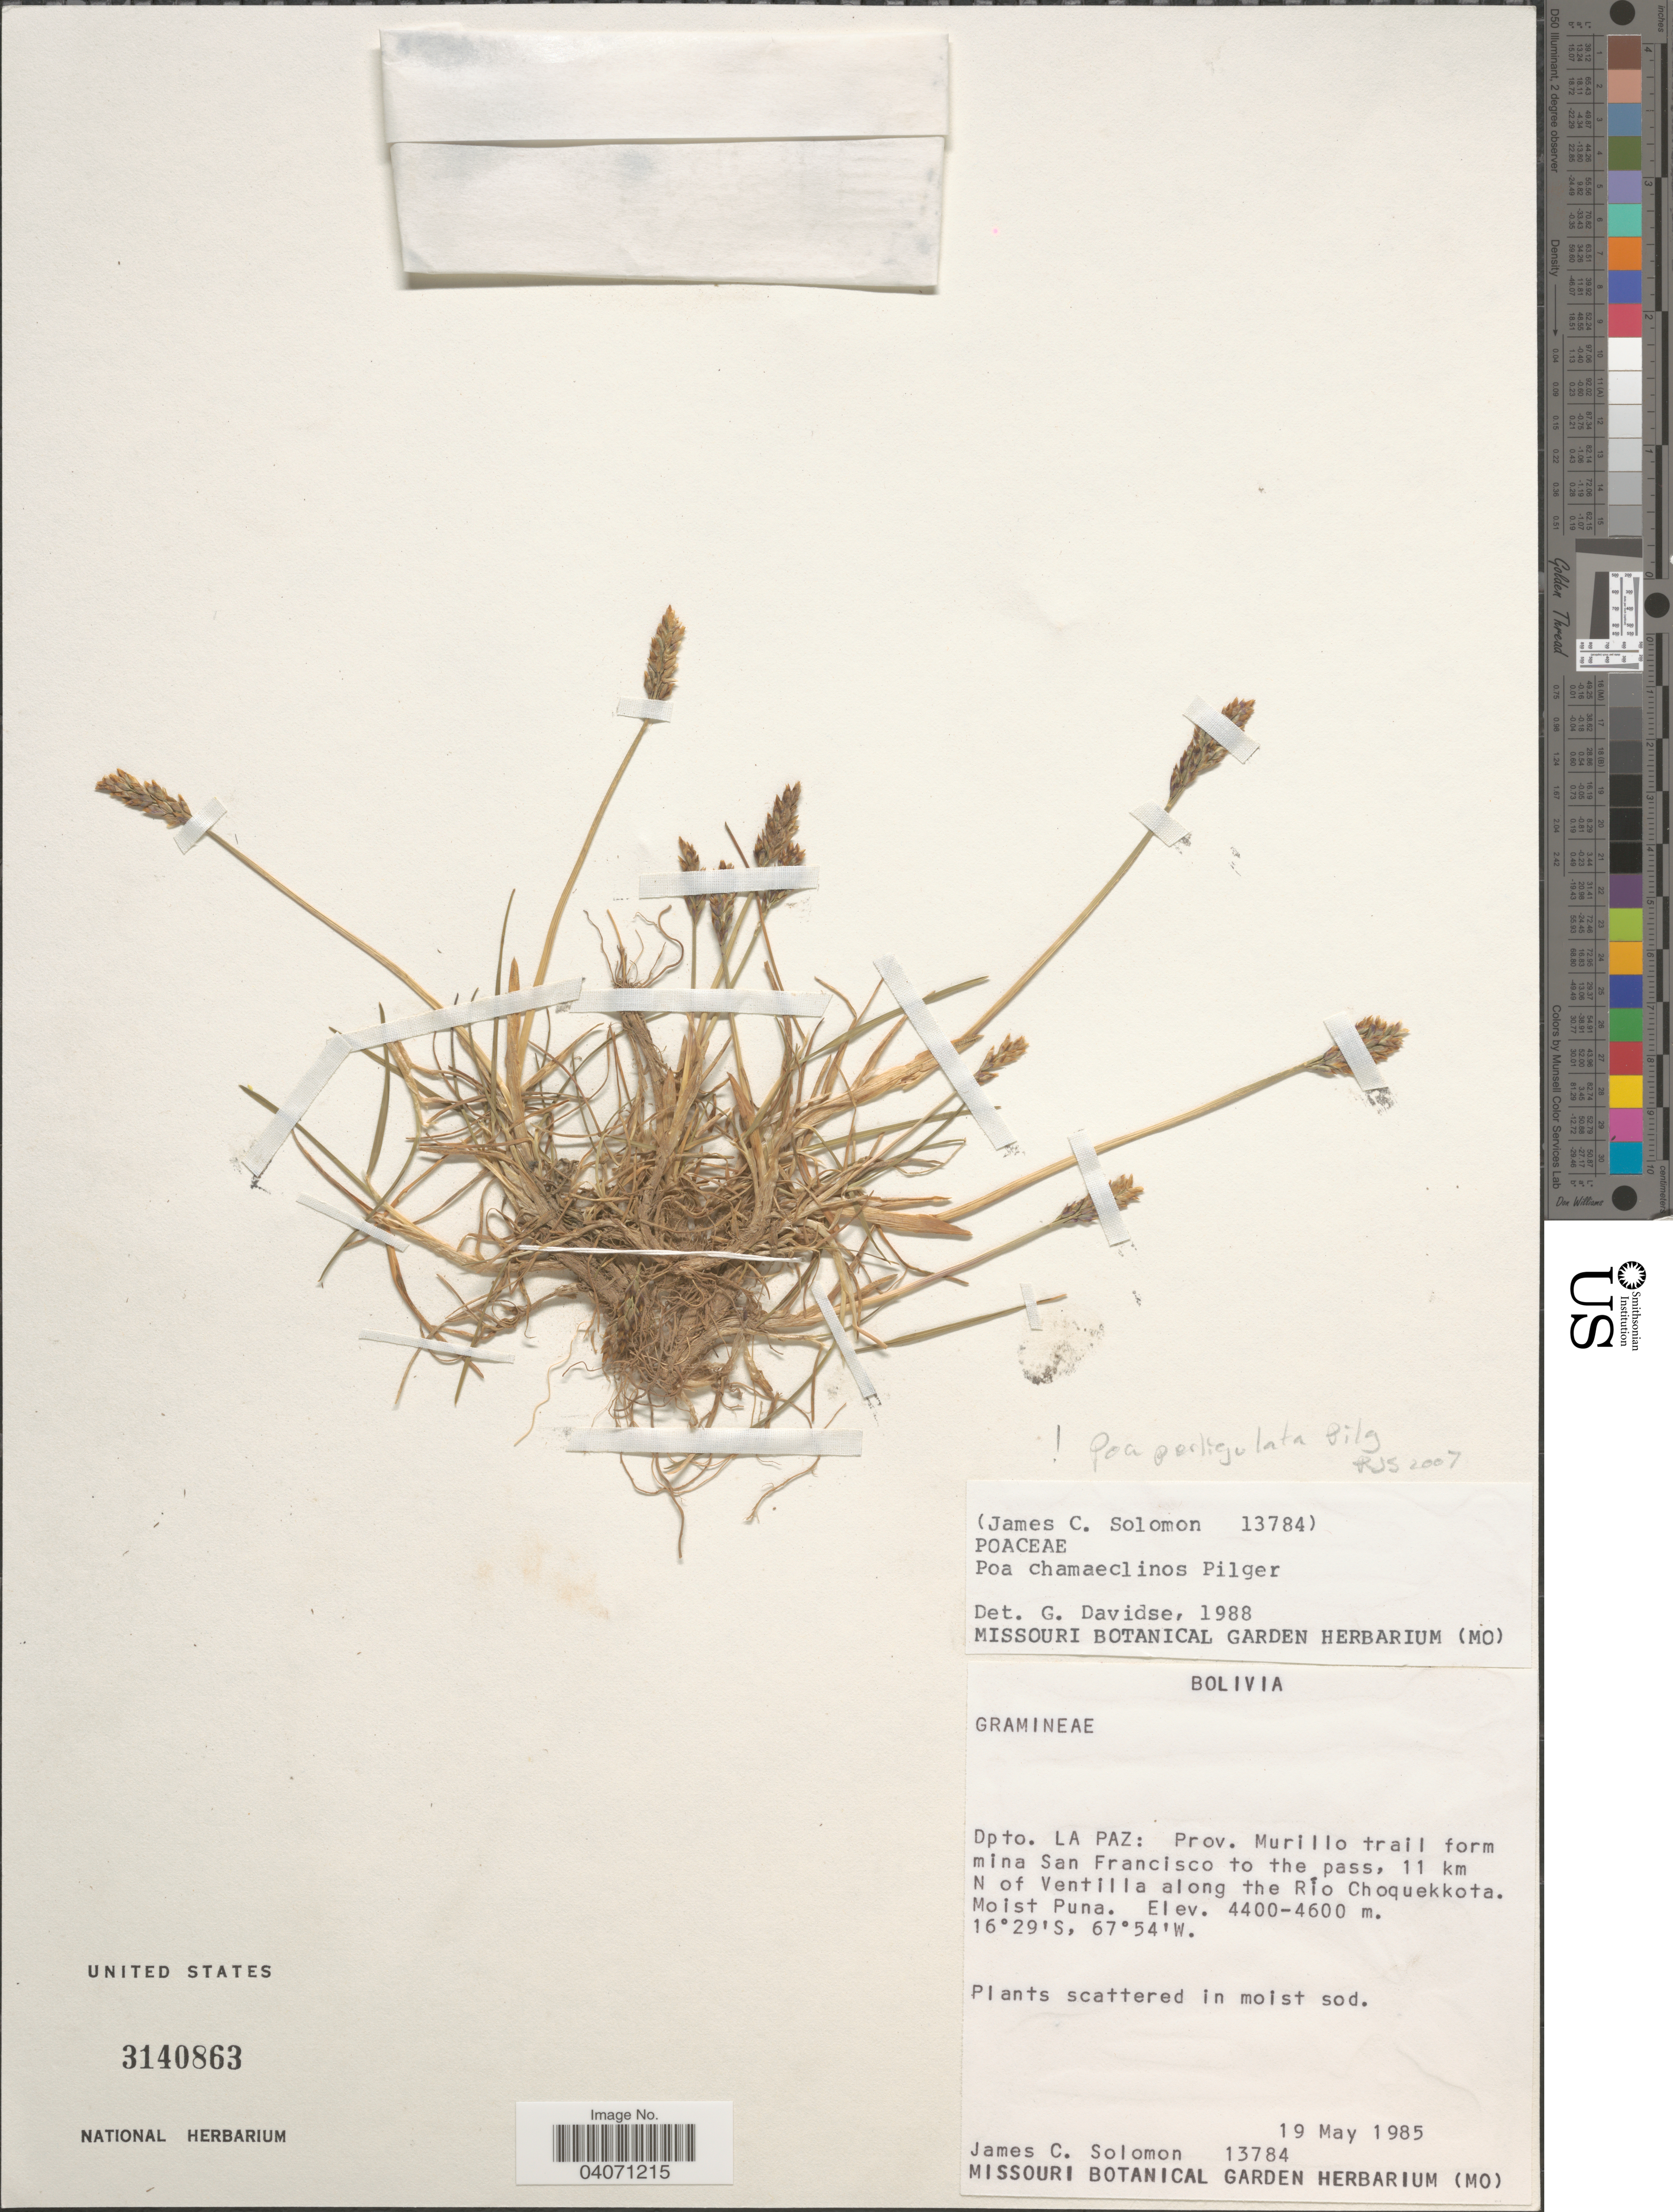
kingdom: Plantae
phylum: Tracheophyta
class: Liliopsida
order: Poales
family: Poaceae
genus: Poa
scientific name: Poa perligulata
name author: Pilg.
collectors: J. C. Solomon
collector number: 13784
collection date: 1985-05-19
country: Bolivia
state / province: La Paz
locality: Dpto. La Paz: Prov. Murillo trail from mina San Francisco to the pass, 11 km N of Ventilla along the Río Choquekkota. Moist Puna.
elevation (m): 4400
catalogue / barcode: US 3140863